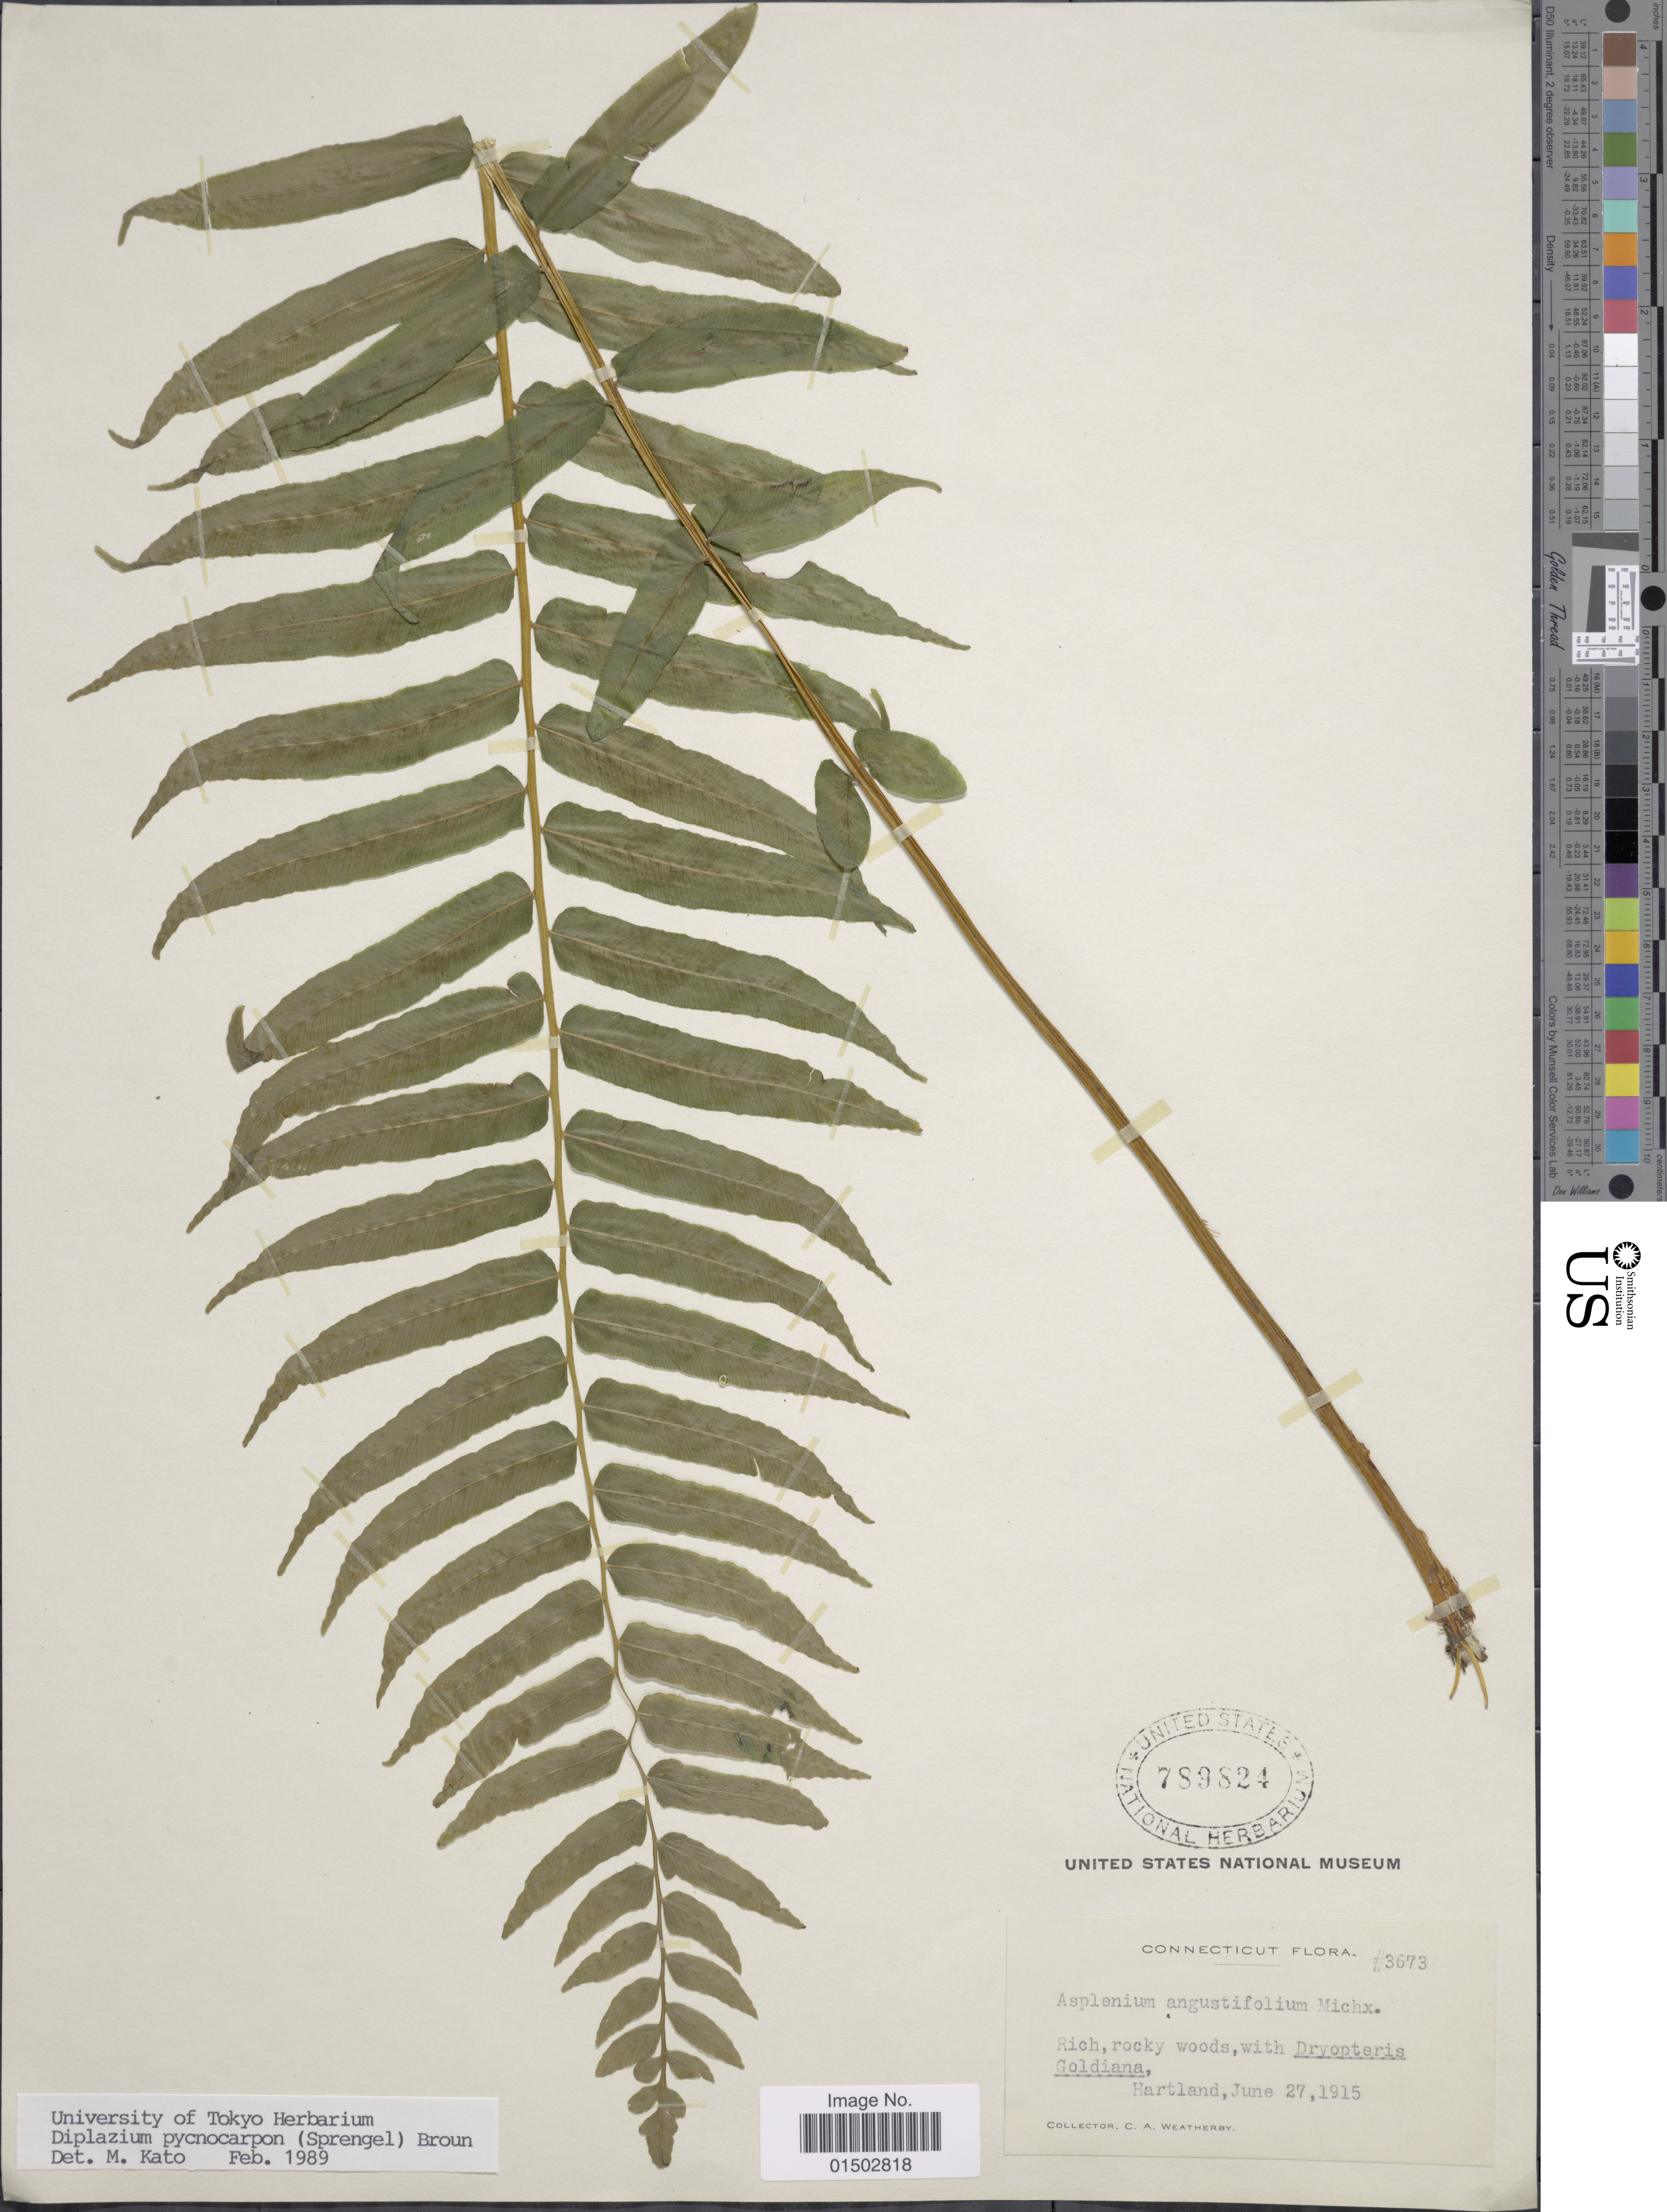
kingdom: Plantae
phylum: Tracheophyta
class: Polypodiopsida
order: Polypodiales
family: Diplaziopsidaceae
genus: Homalosorus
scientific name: Homalosorus pycnocarpos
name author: (Spreng.) Pic. Serm.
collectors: C. A. Weatherby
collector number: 3673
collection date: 1915-06-27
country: United States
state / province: Connecticut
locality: Rich, rocky woods, Hartland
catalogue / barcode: US 789824